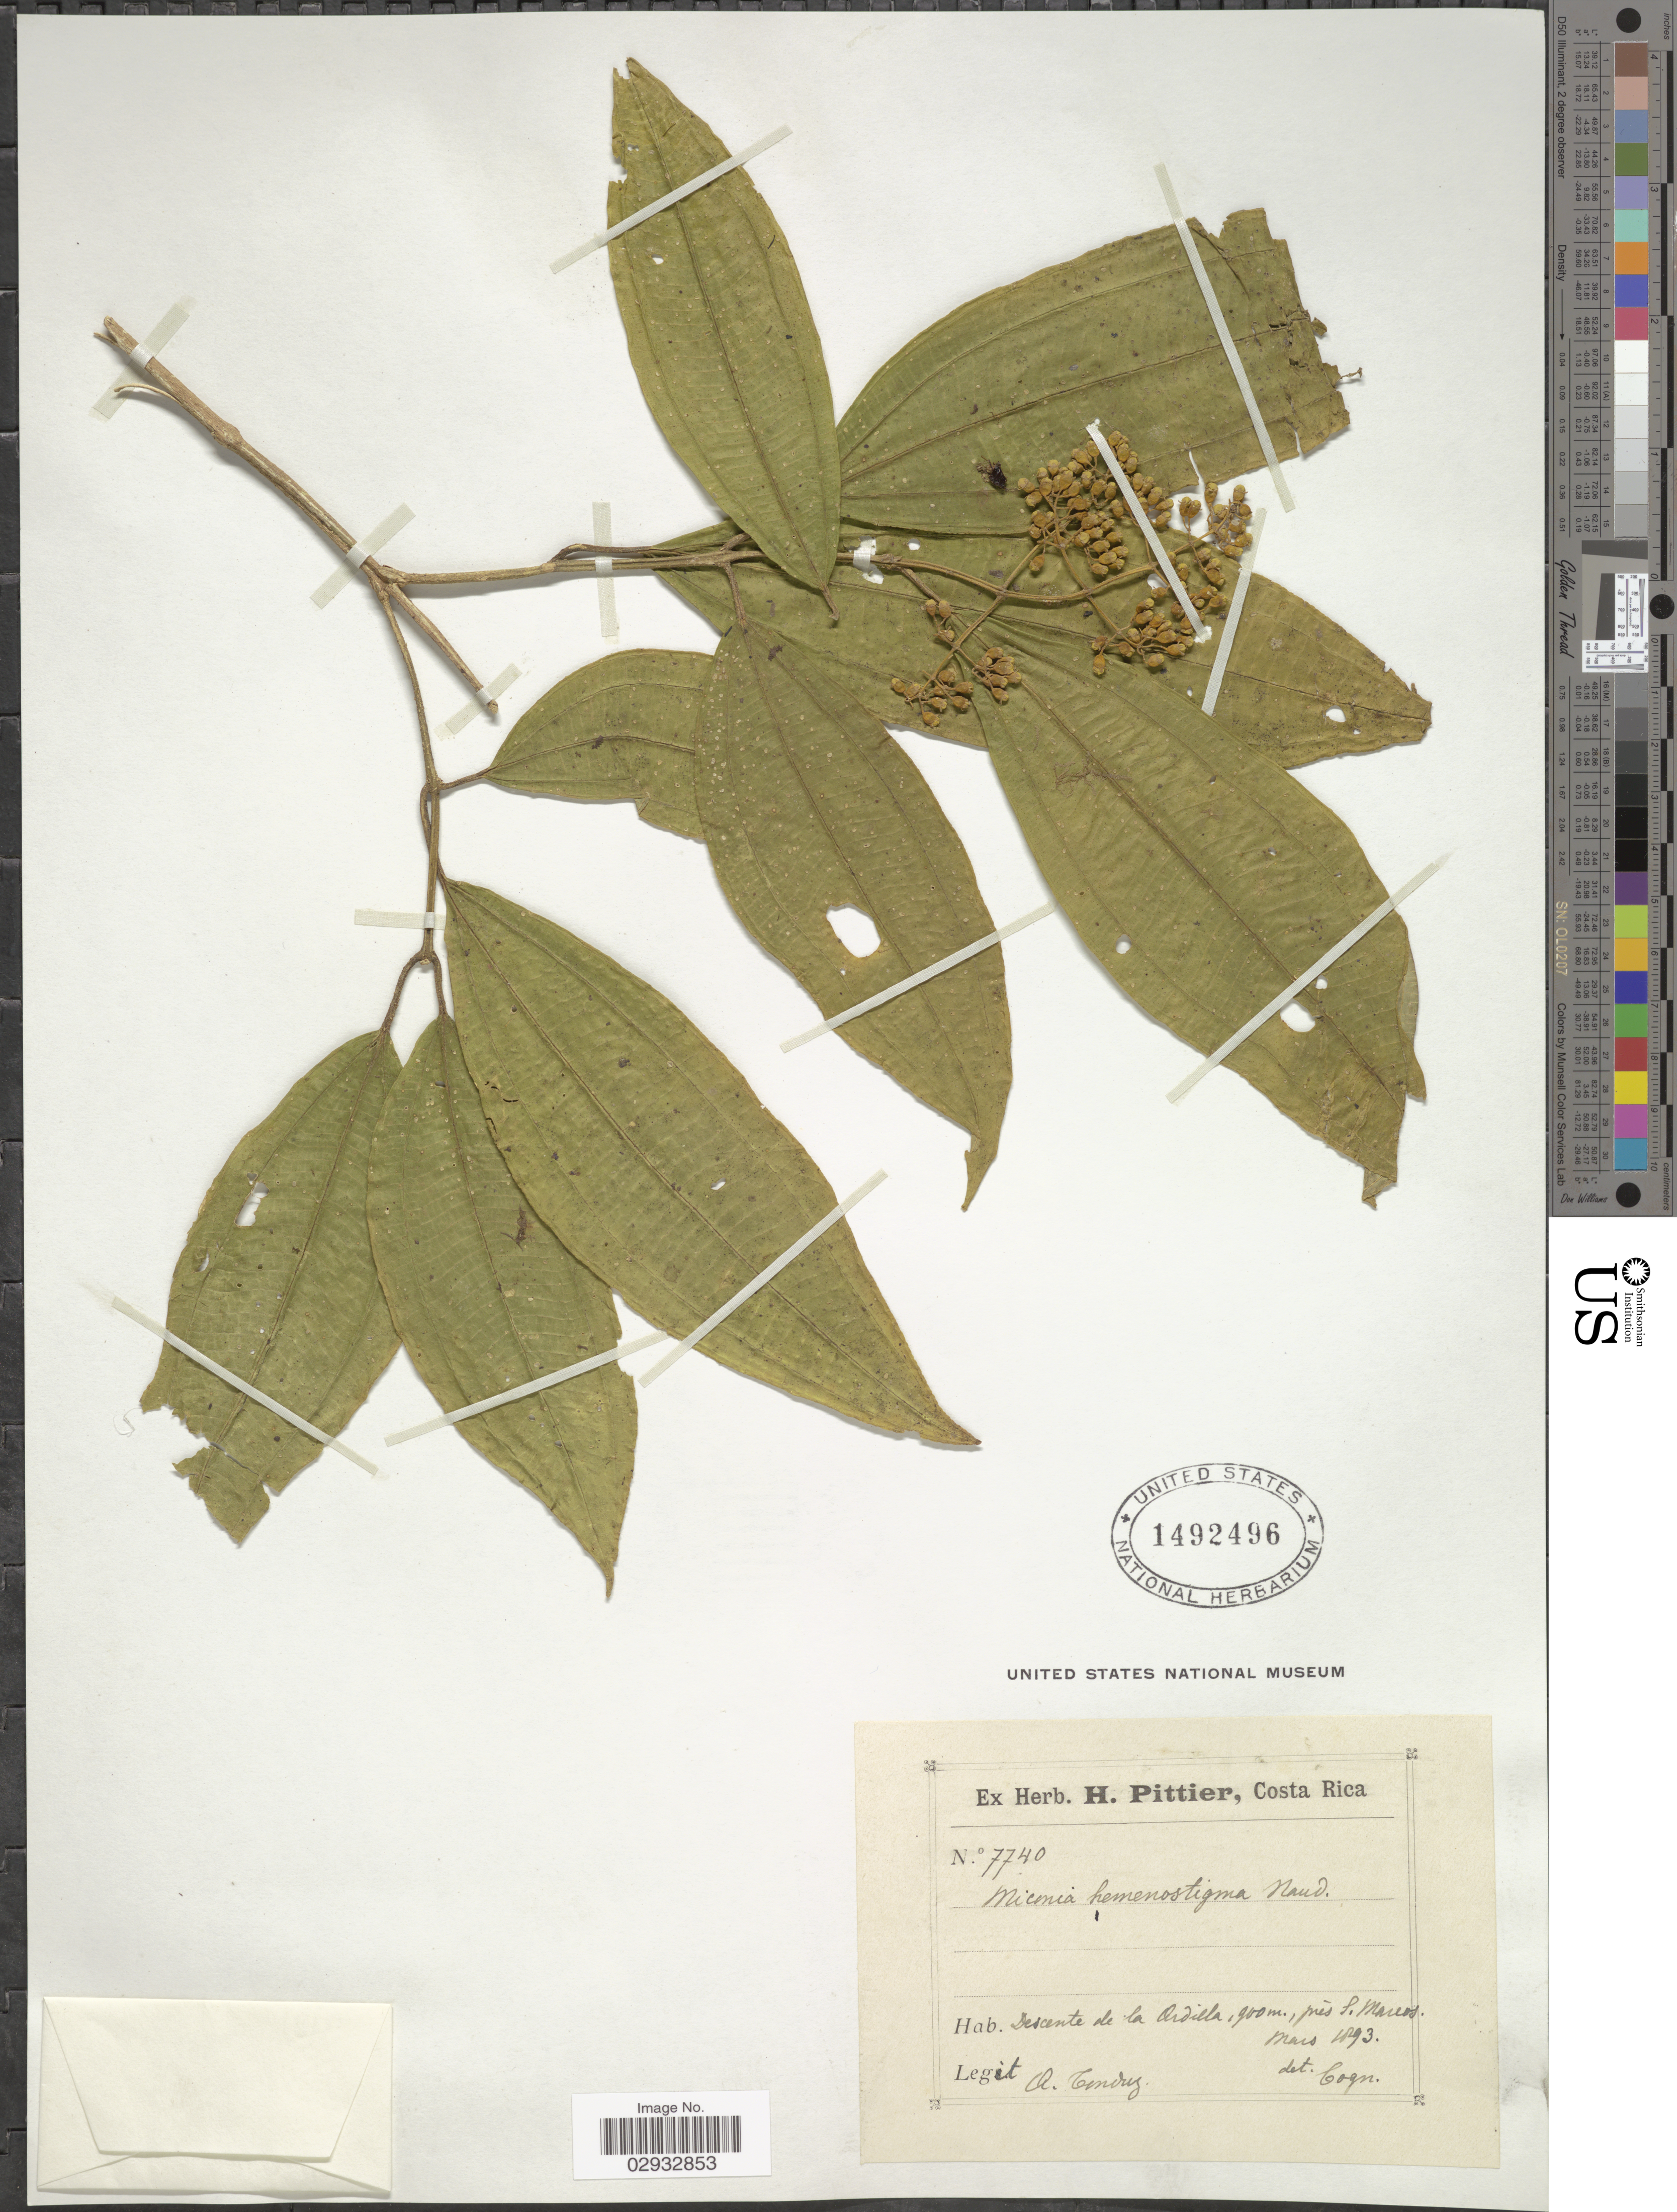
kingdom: Plantae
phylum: Tracheophyta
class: Magnoliopsida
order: Myrtales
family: Melastomataceae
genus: Miconia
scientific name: Miconia hemenostigma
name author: Naudin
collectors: A. Tonduz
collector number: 7740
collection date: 1893-03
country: Costa Rica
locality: Descente de la Ardilla, près S. Marcos.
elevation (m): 900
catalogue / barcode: US 1492496